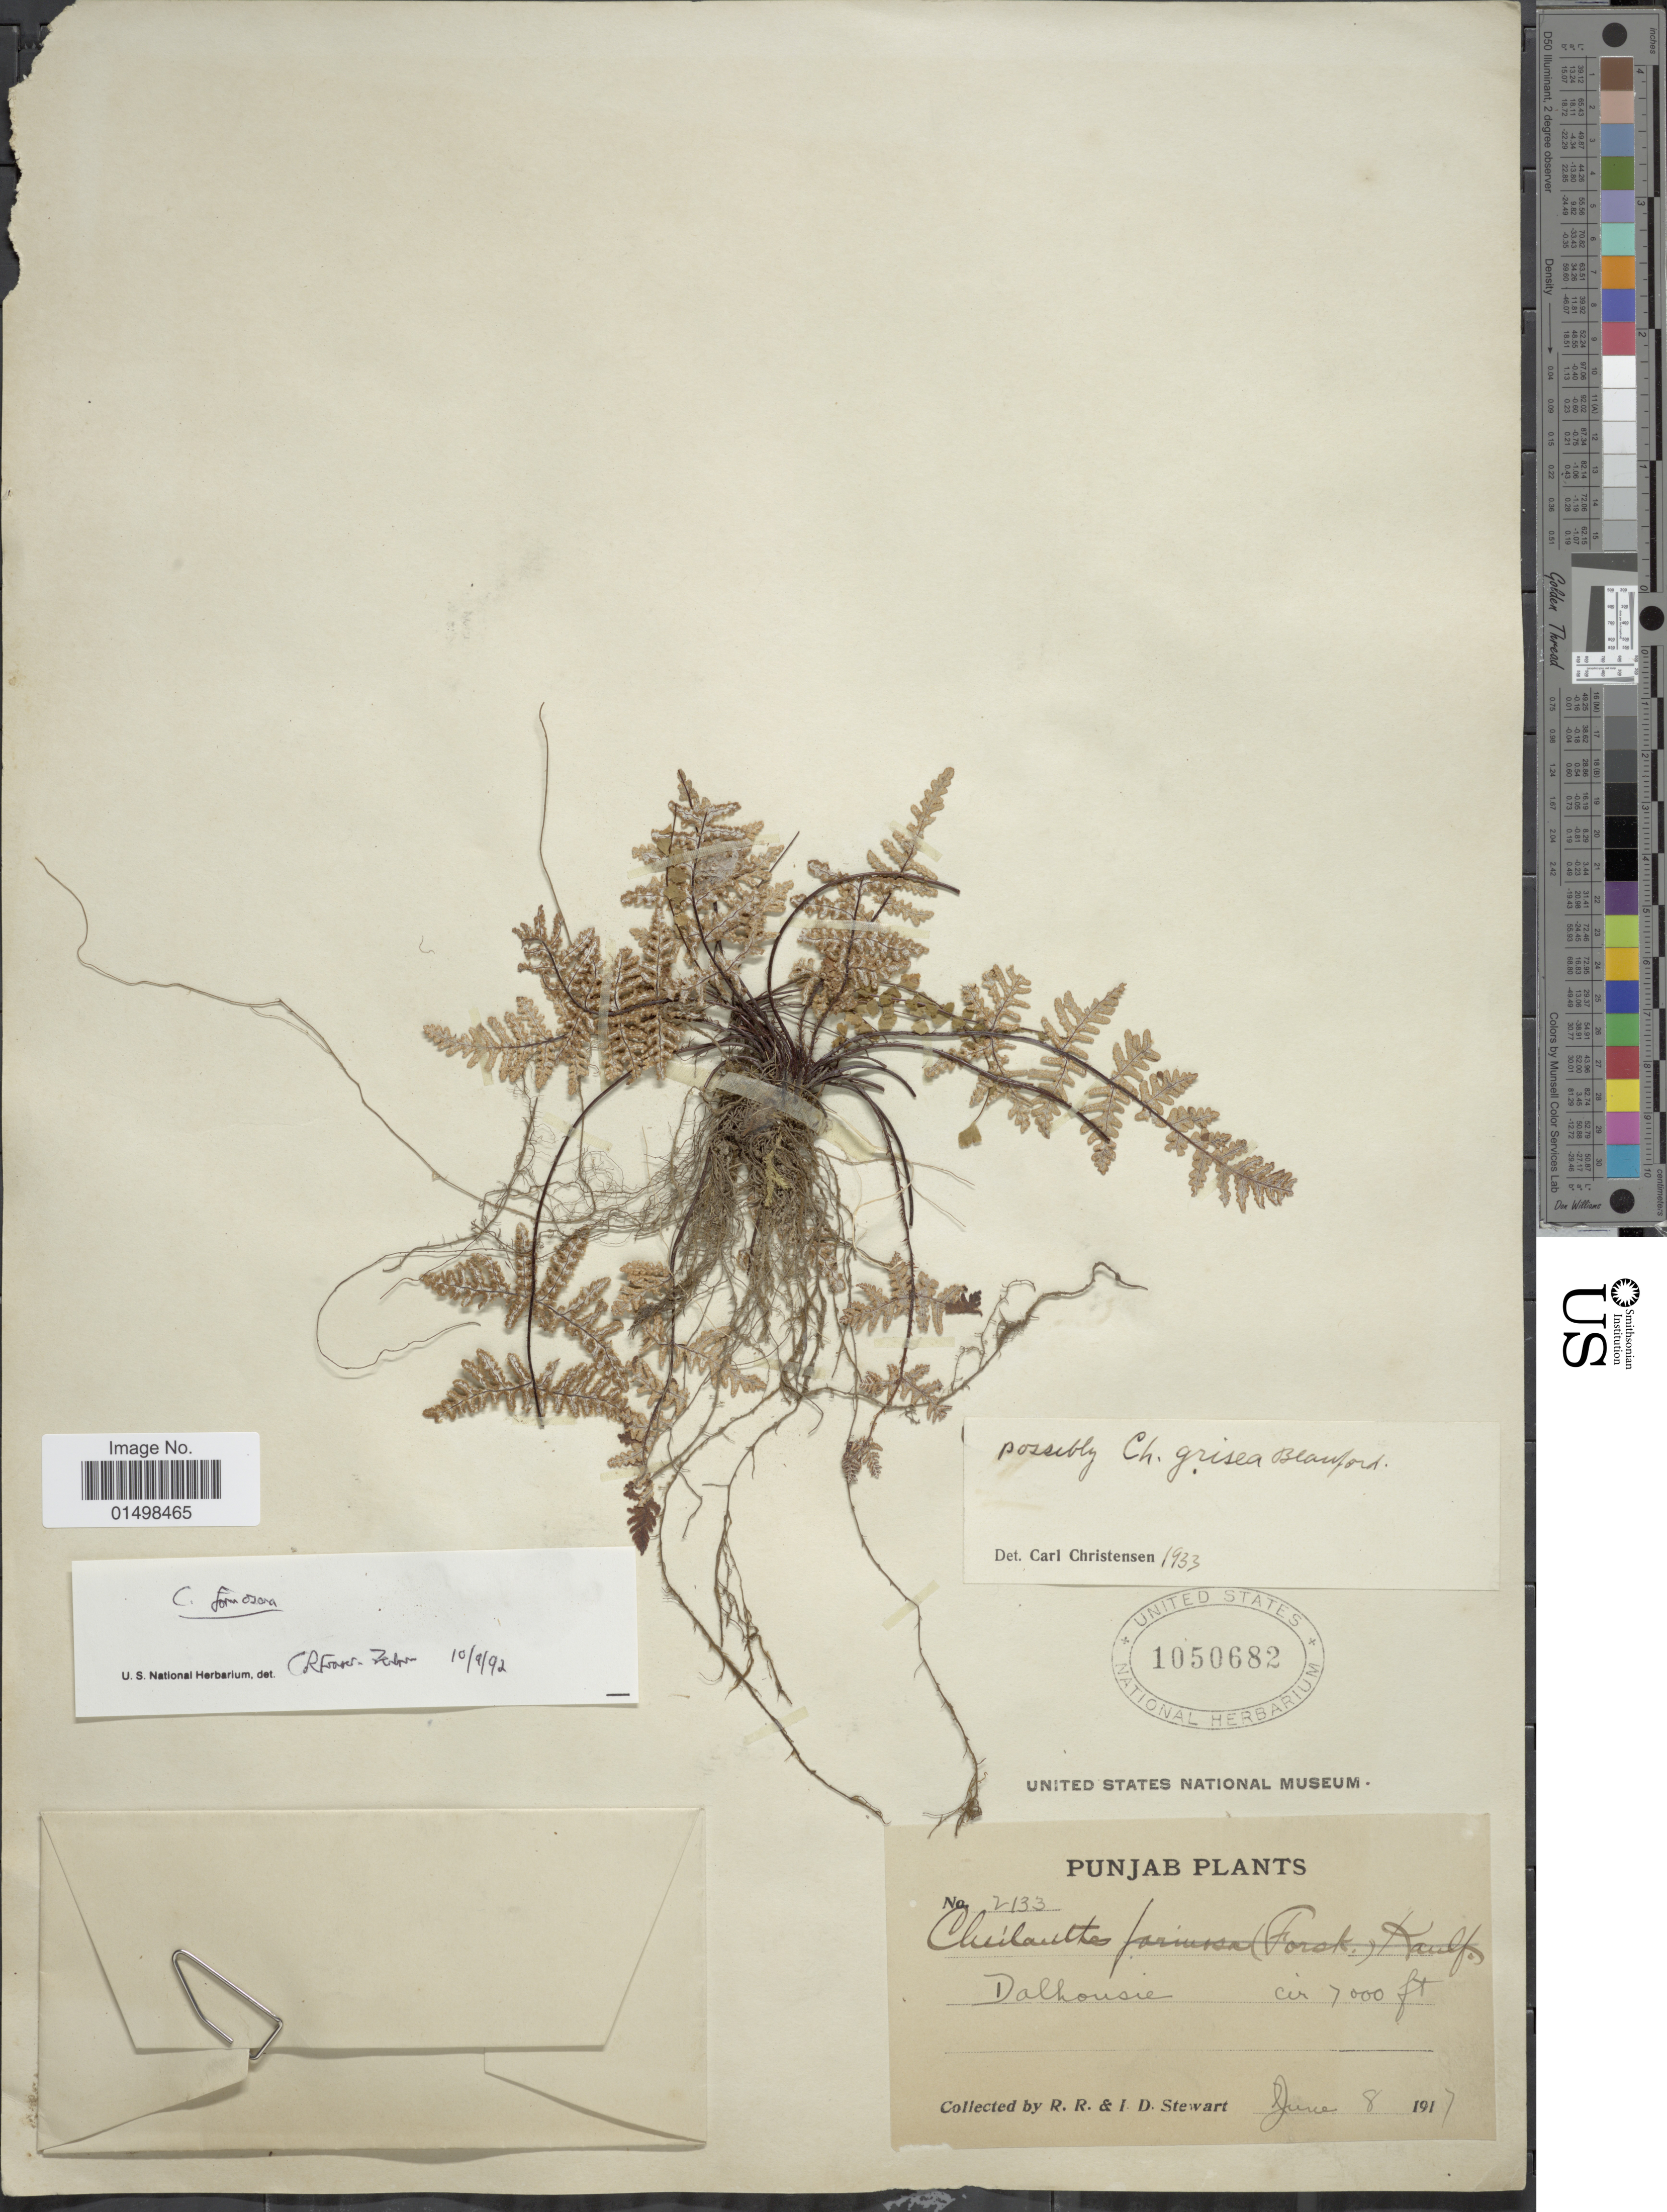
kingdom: Plantae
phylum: Tracheophyta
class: Polypodiopsida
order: Polypodiales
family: Pteridaceae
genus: Aleuritopteris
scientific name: Aleuritopteris anceps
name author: (Blanf.) Panigrahi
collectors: R. R. Stewart & I. Stewart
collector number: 2133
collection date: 1917-06-08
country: India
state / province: Punjab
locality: Punjab Plants, Dalhousie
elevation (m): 2134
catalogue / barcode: US 1050682